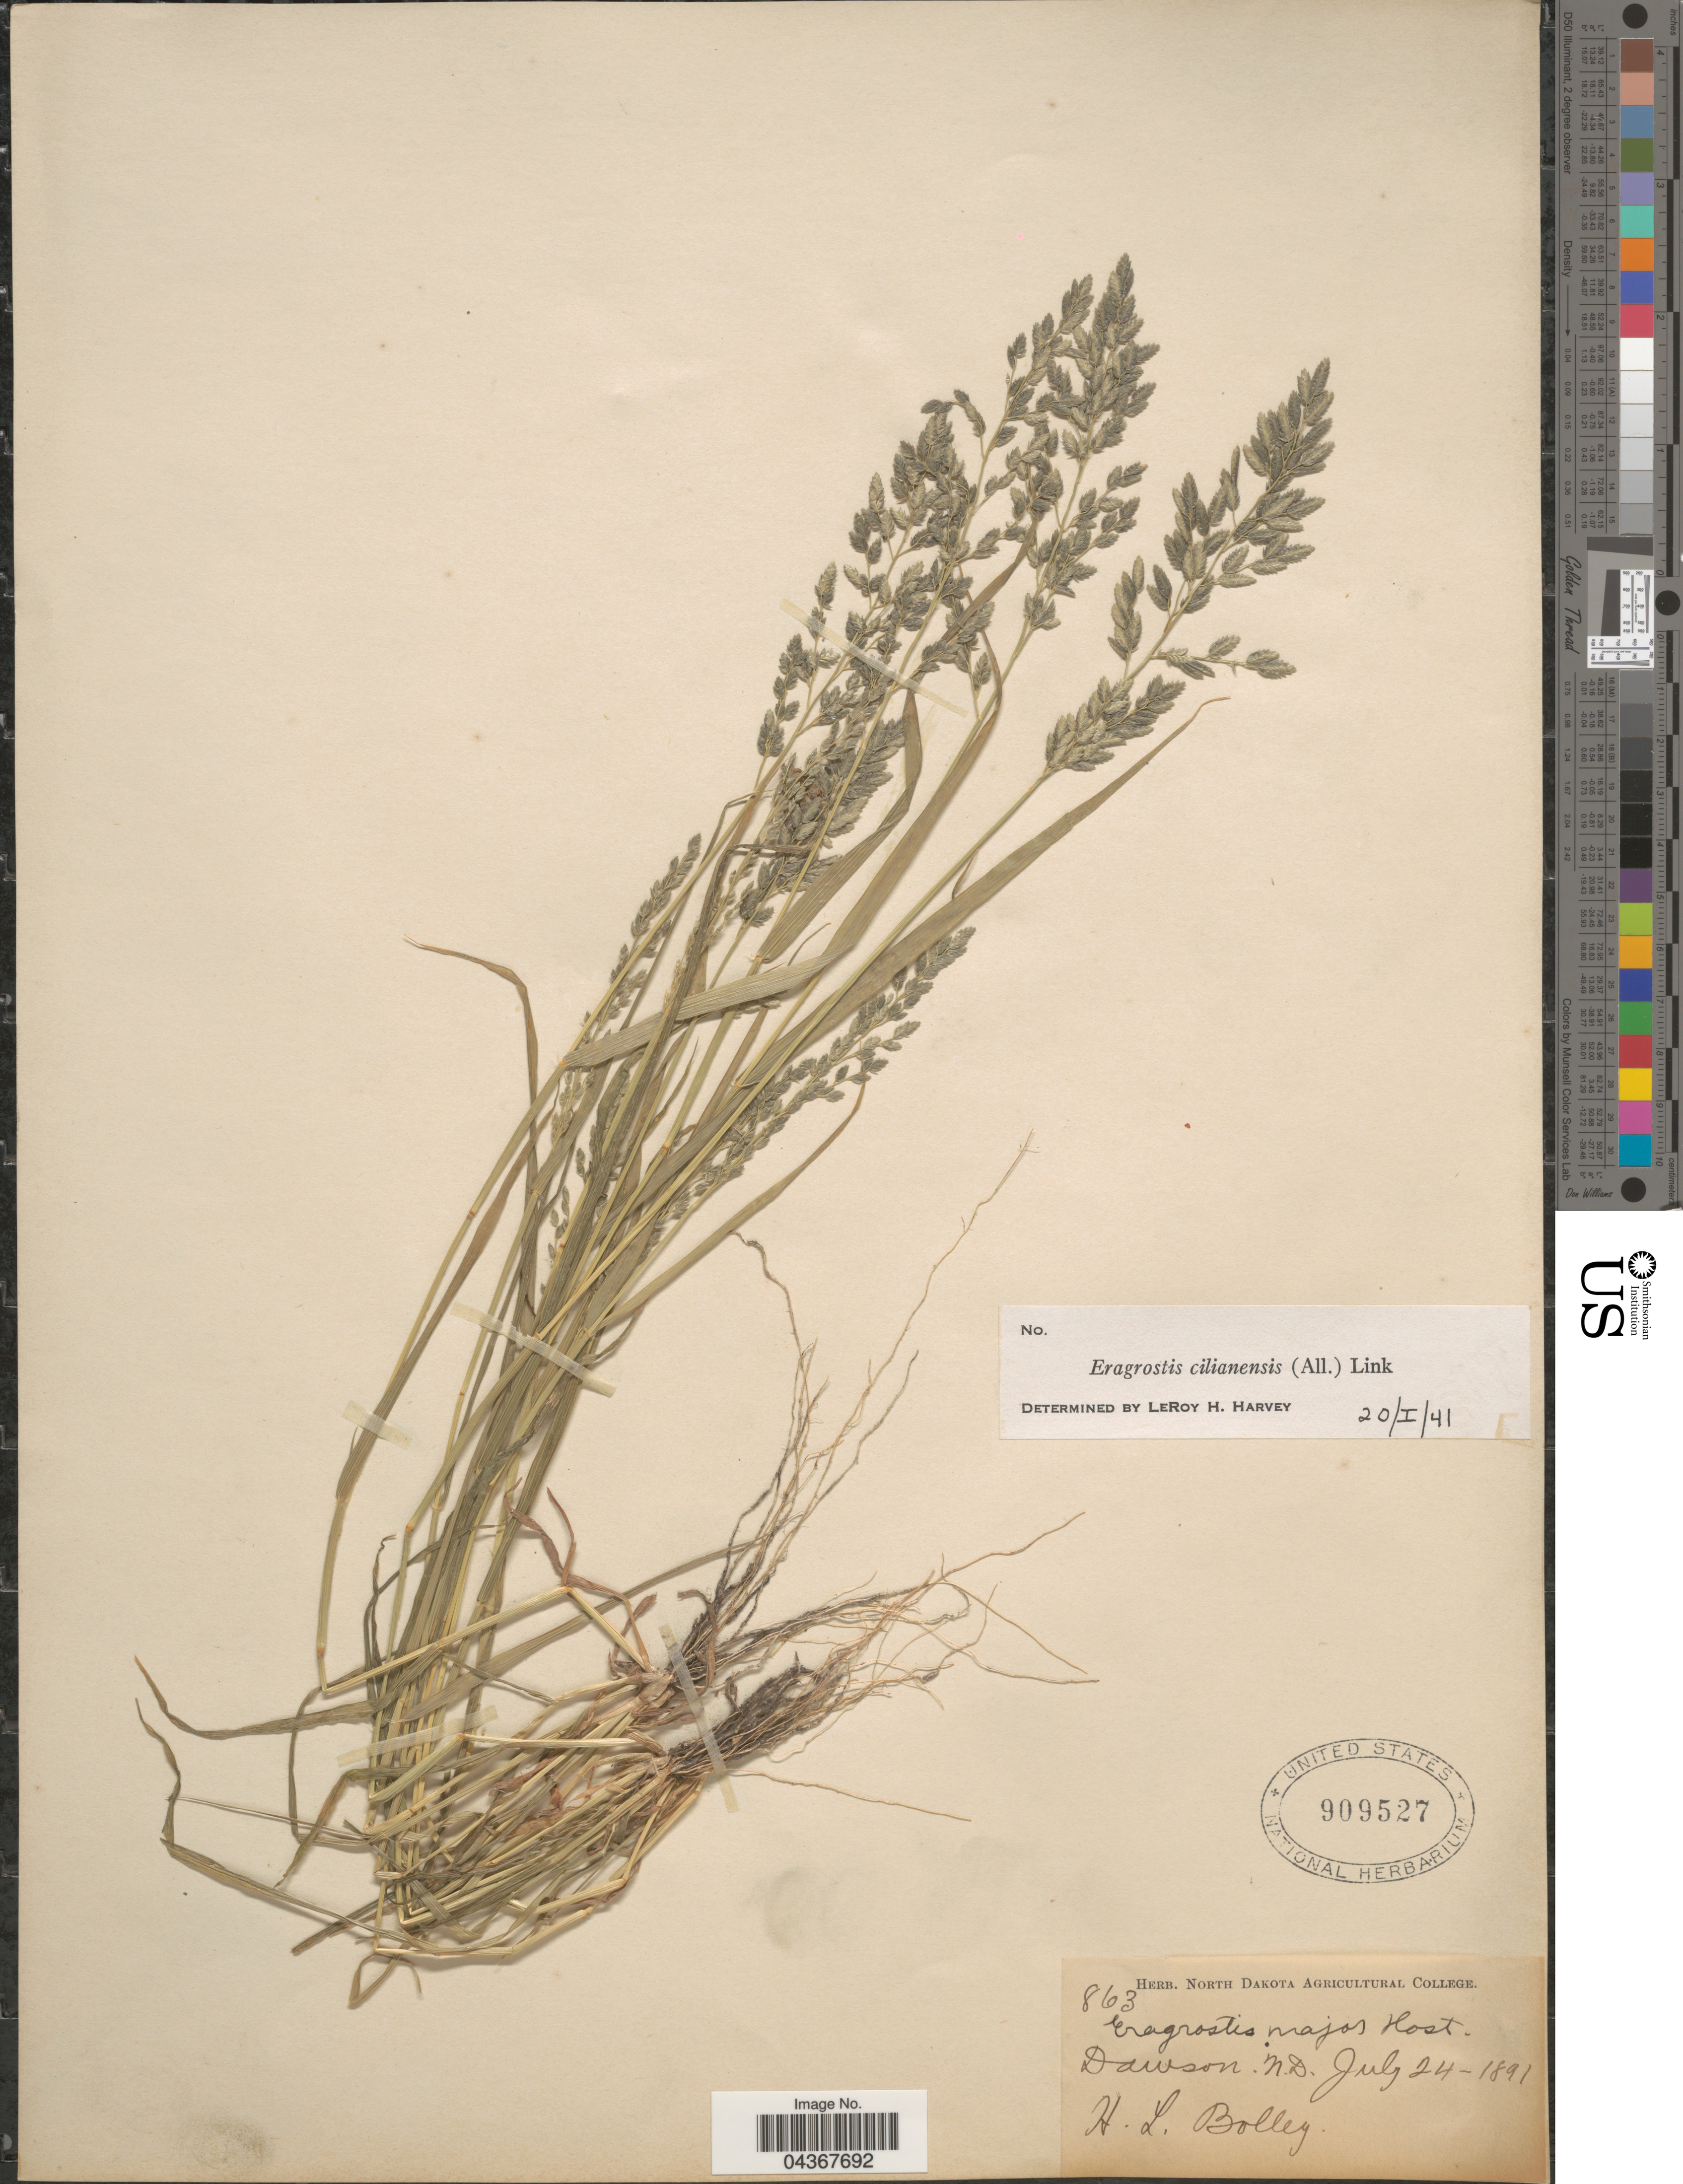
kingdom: Plantae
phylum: Tracheophyta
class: Liliopsida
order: Poales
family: Poaceae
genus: Eragrostis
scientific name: Eragrostis cilianensis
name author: (Bellardi) Vignolo ex Janch.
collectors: H. Bolley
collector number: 863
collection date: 1891-07-24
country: United States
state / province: North Dakota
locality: Dawson.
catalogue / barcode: US 909527